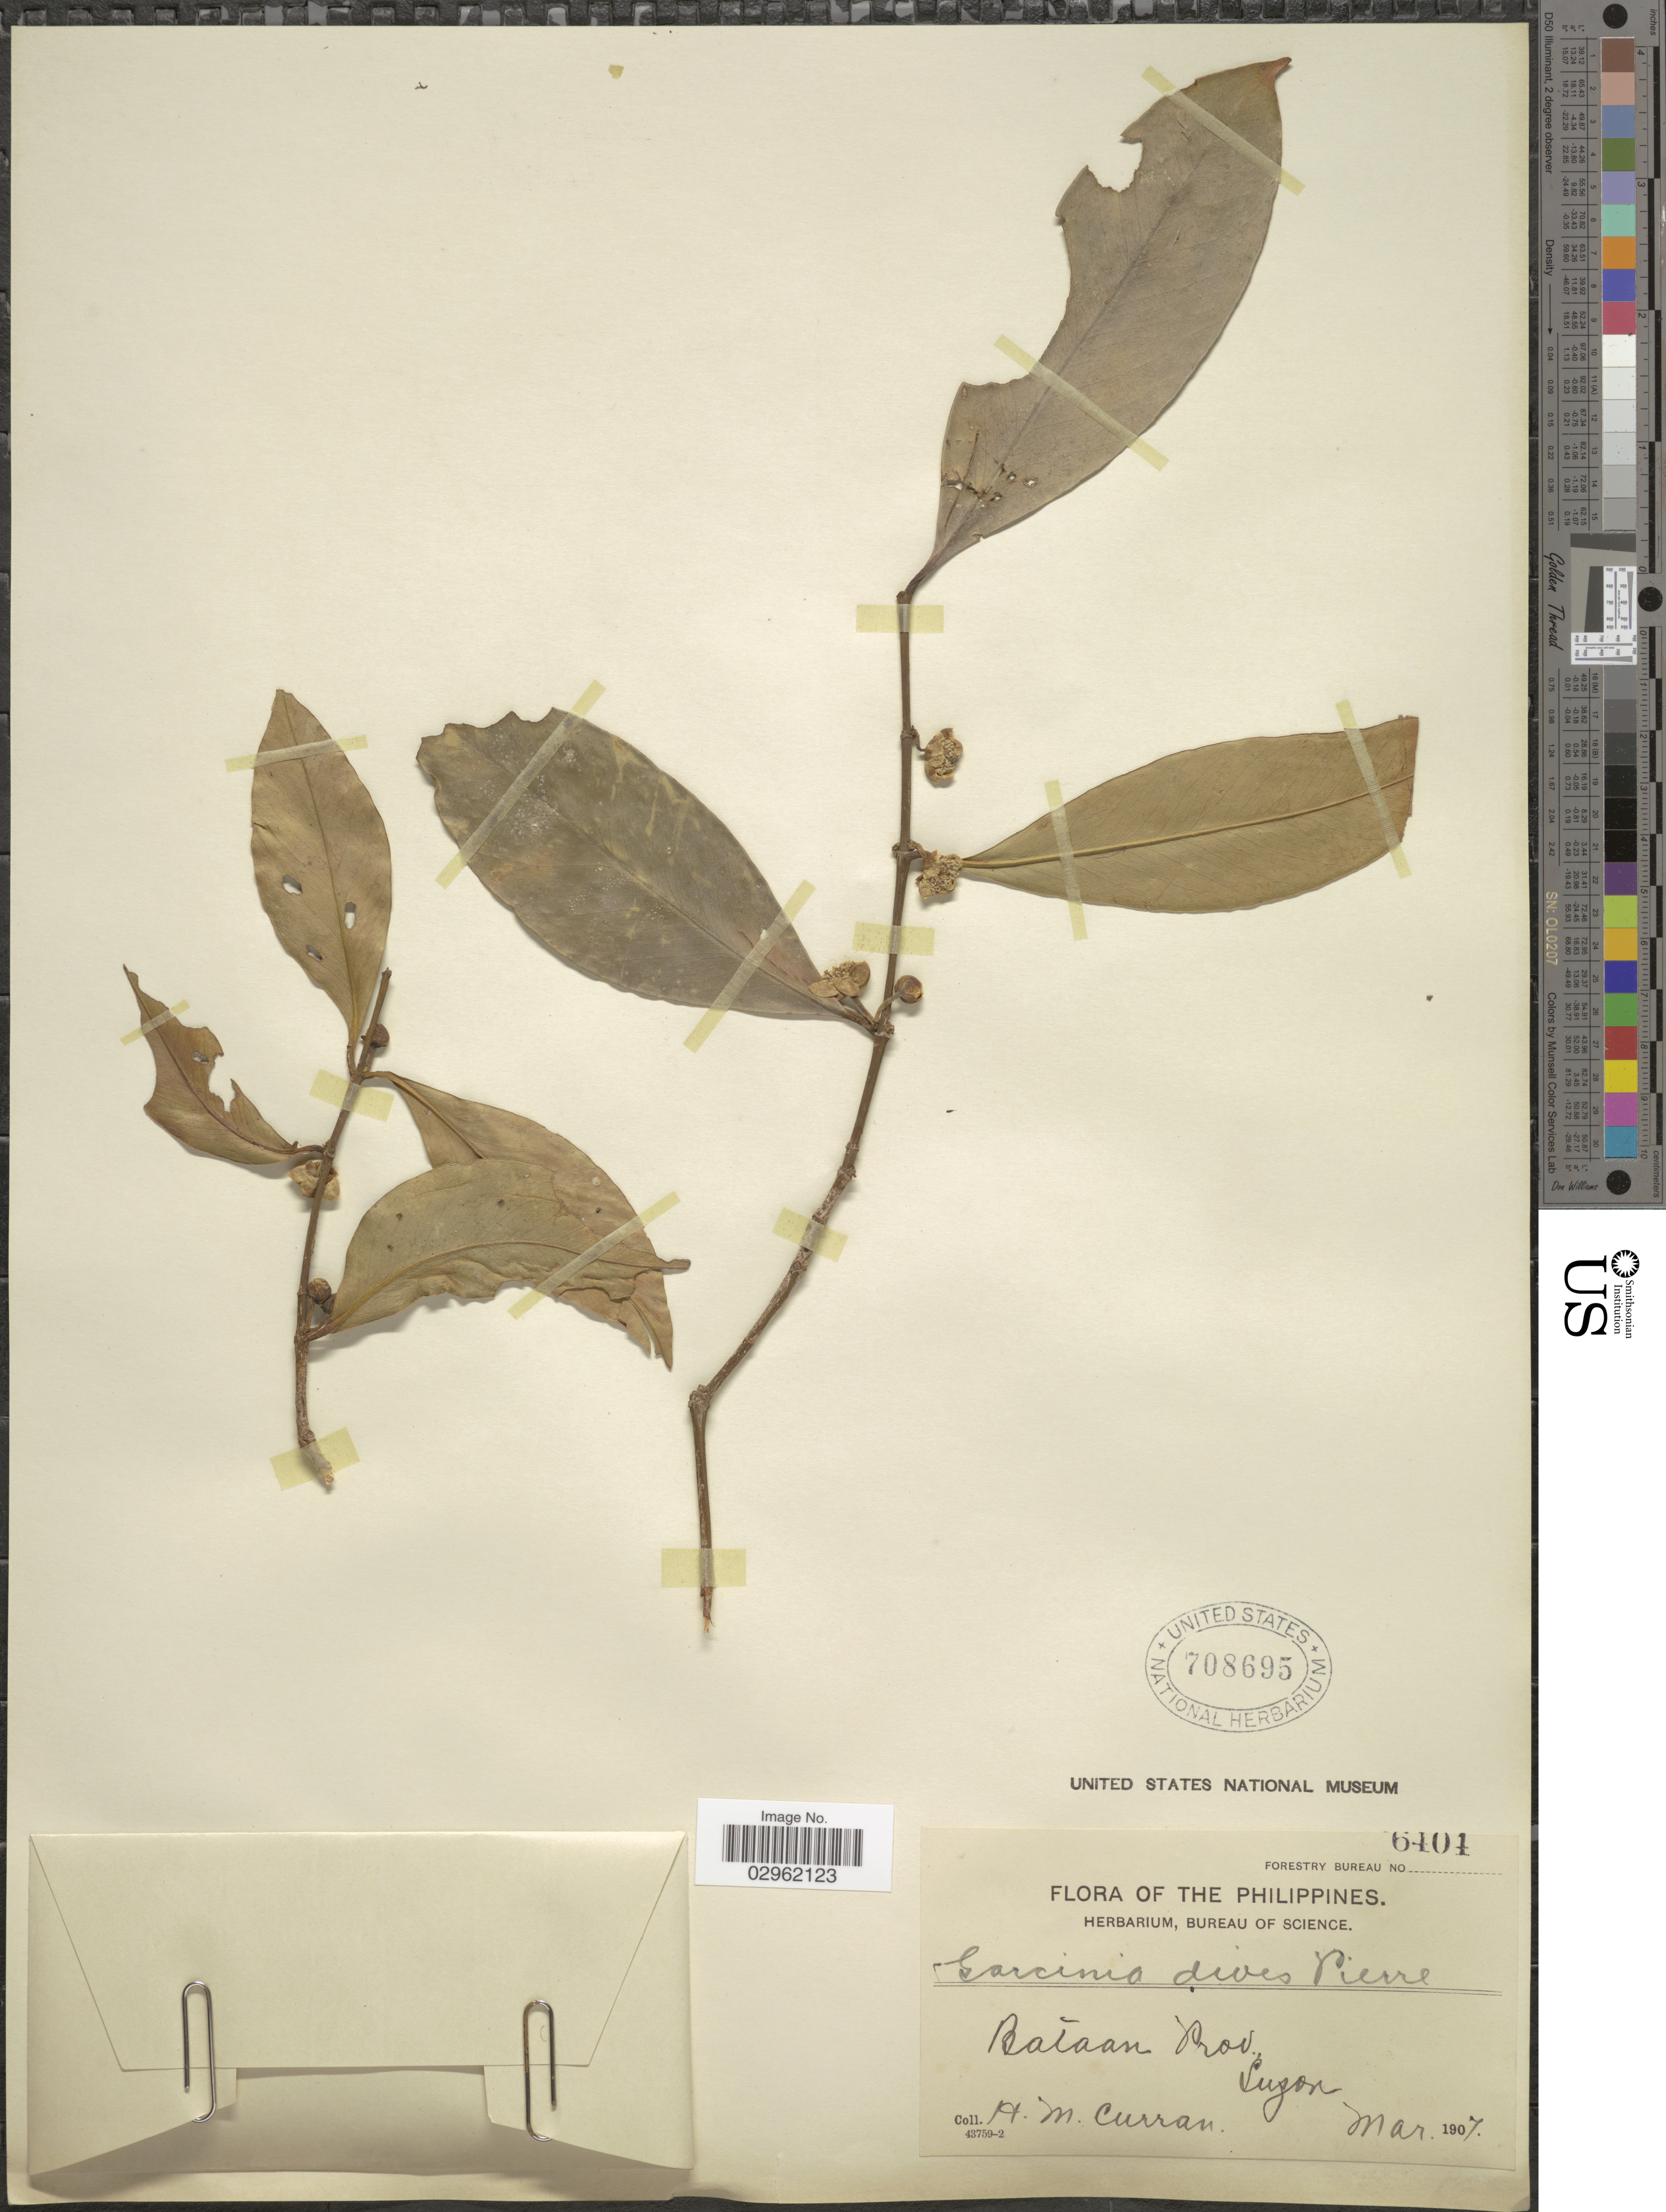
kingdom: Plantae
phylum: Tracheophyta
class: Magnoliopsida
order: Malpighiales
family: Clusiaceae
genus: Garcinia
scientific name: Garcinia dives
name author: Pierre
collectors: H. M. Curran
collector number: Forestry Bureau 6404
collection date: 1907-03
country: Philippines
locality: Bataan Prov., Luzon.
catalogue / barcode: US 708695